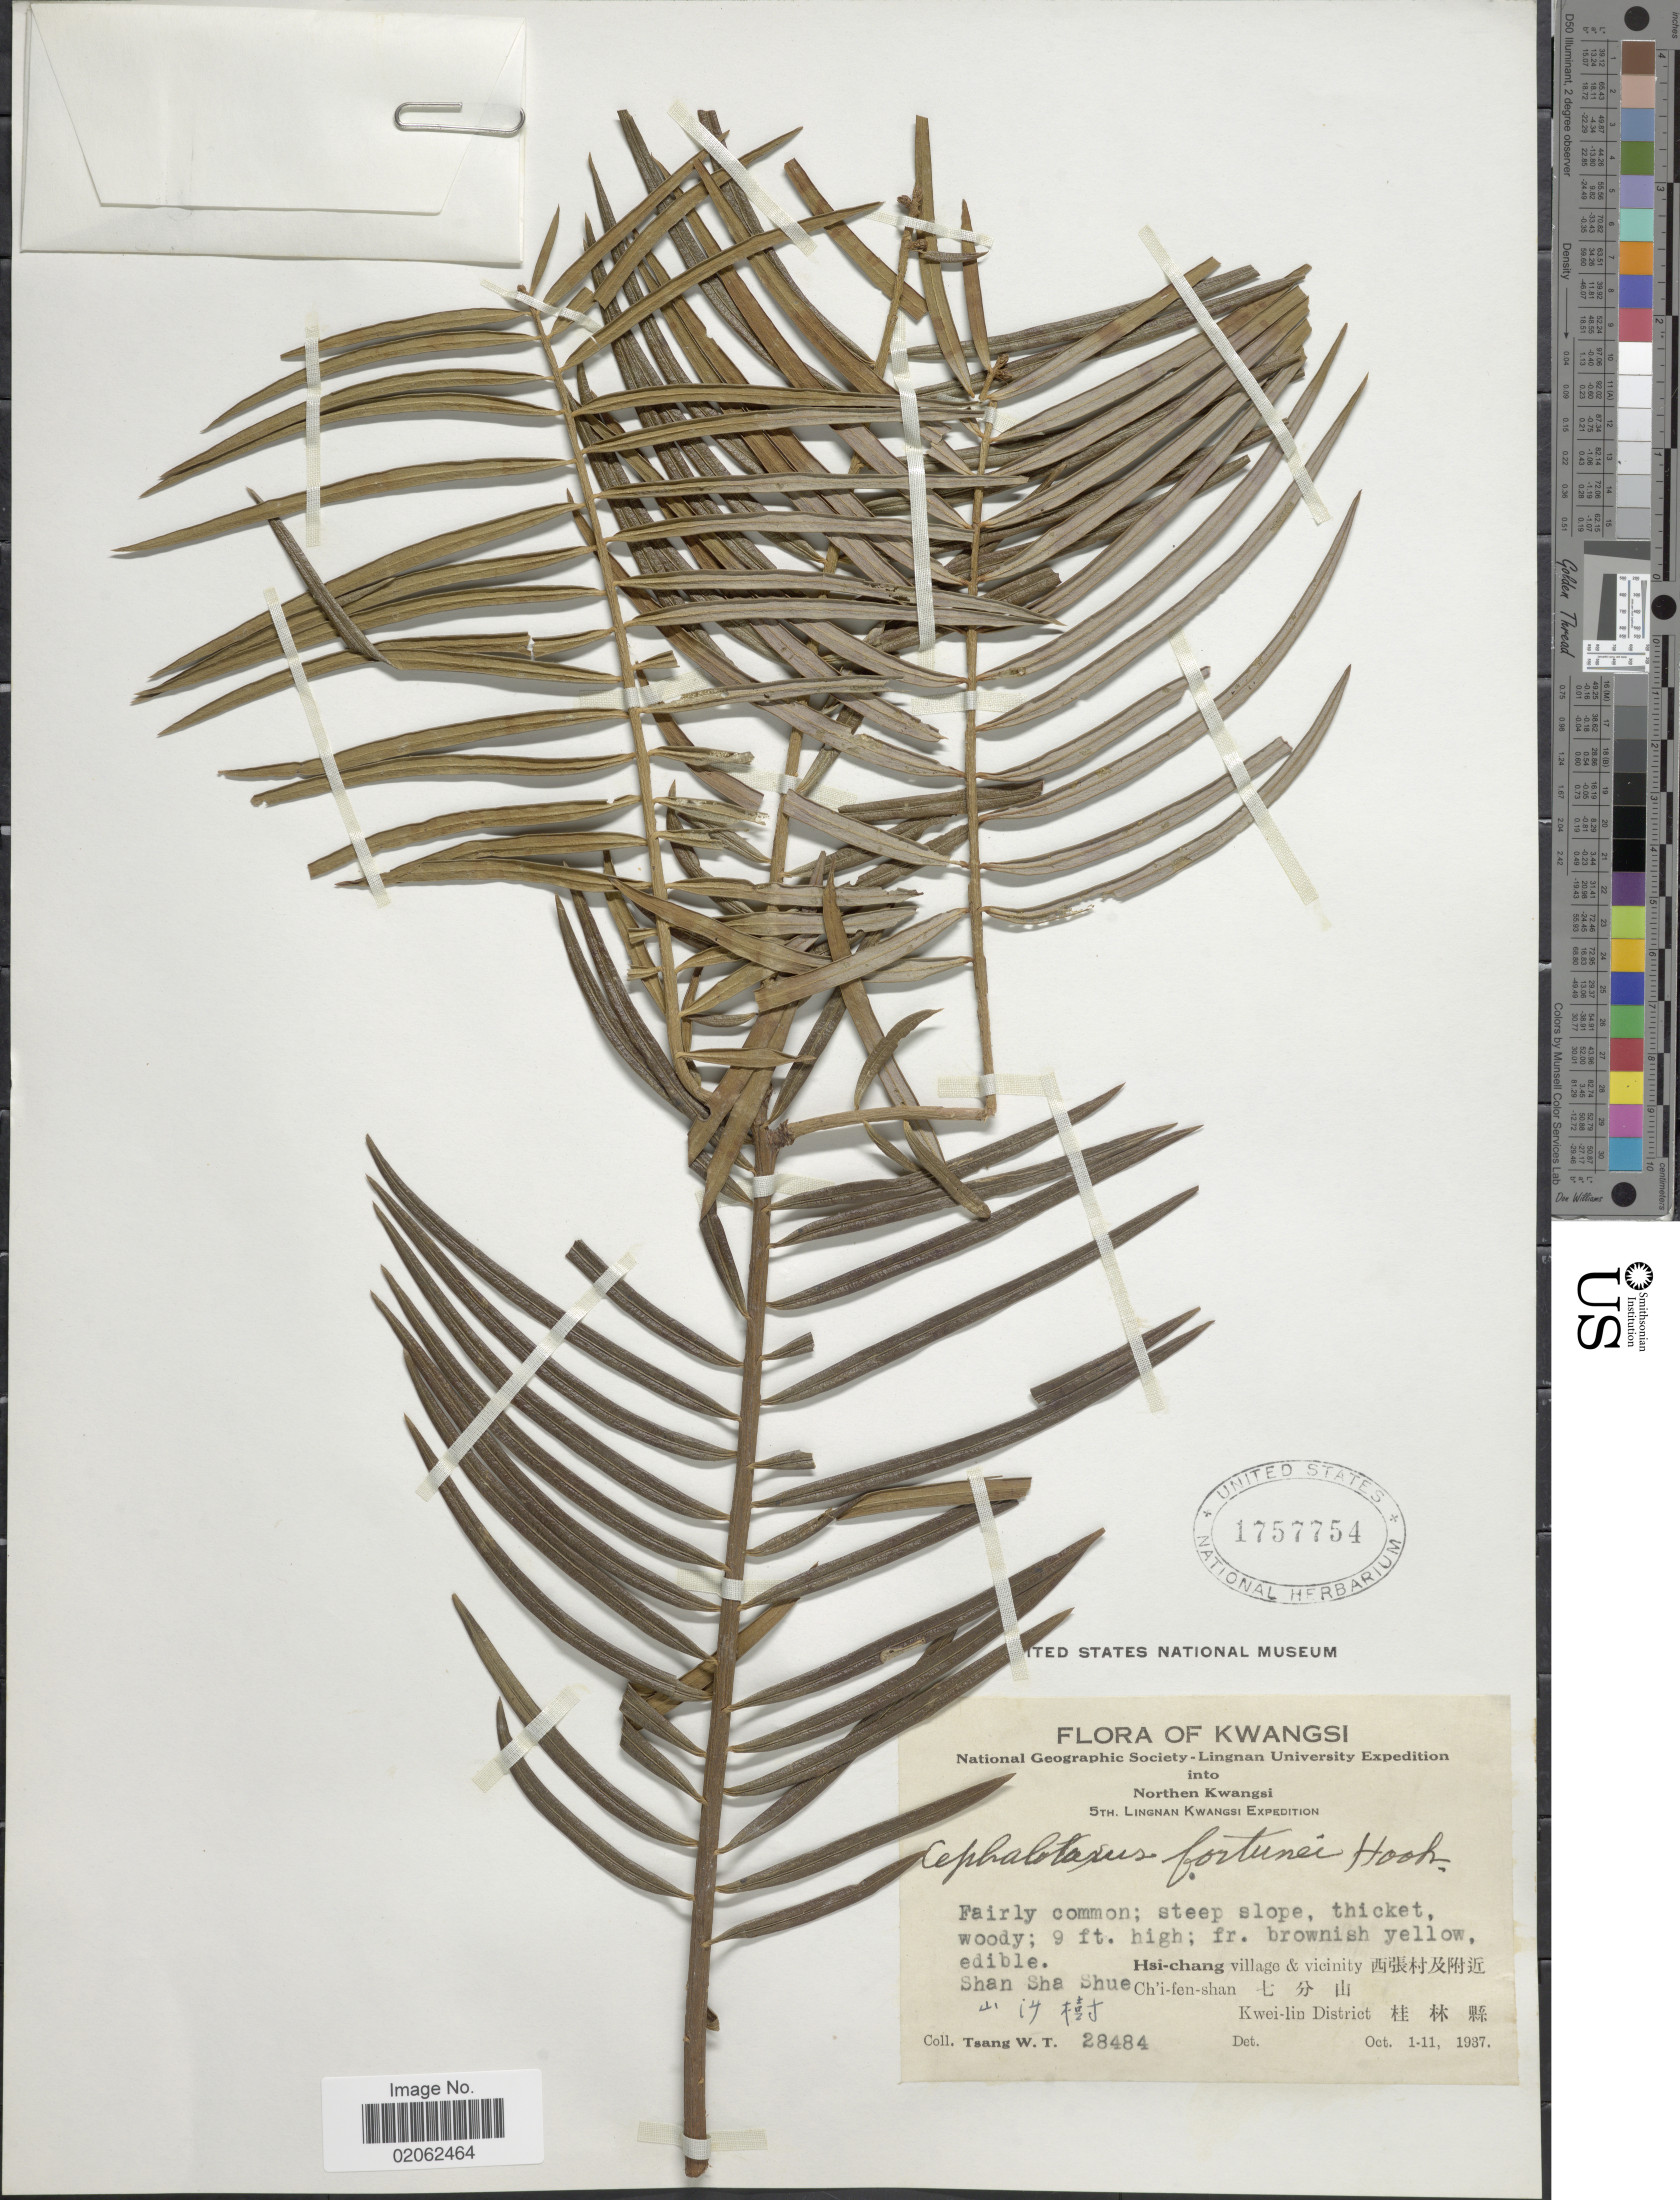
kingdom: Plantae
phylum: Tracheophyta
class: Pinopsida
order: Pinales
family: Cephalotaxaceae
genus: Cephalotaxus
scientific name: Cephalotaxus fortunei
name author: Hook.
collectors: W. T. Tsang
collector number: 28484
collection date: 1937-10-01/1937-10-11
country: China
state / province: Guangxi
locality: Northern Kwangsi. Hso-chang village & vicinity. Shan Sha Shue. Ch'i-fen-shan. Kei-lin District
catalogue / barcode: US 1757754